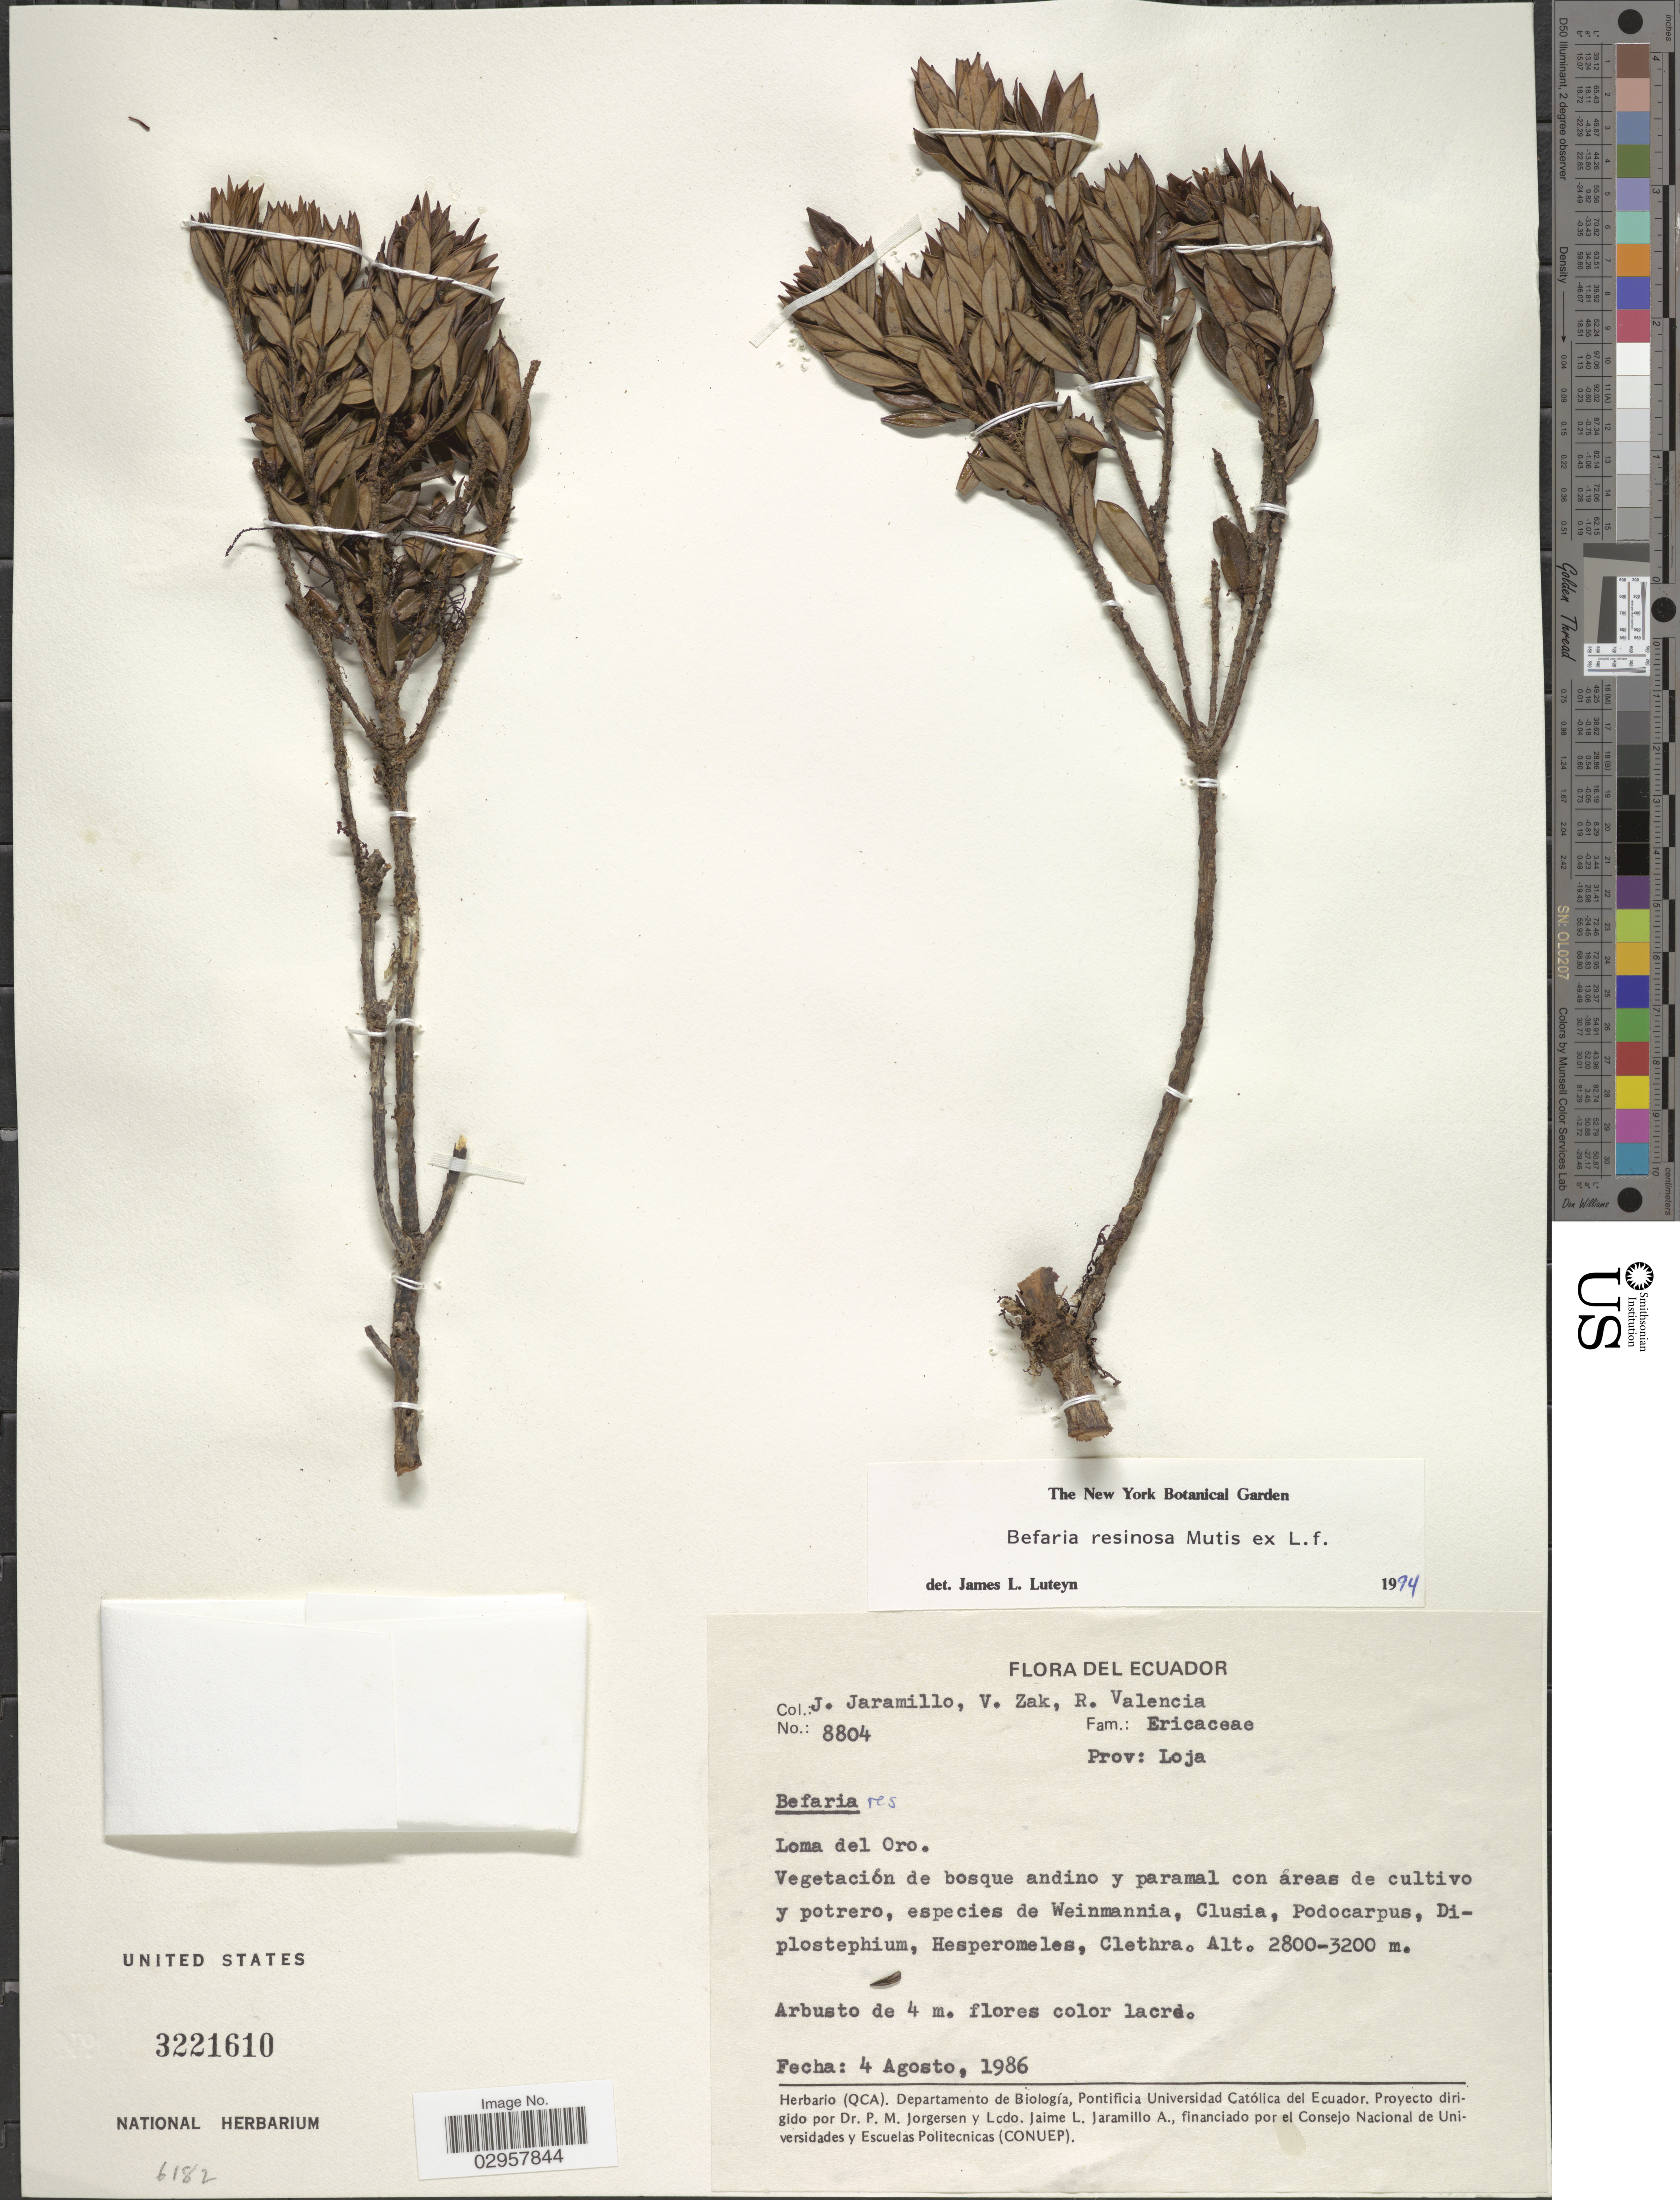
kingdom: Plantae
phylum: Tracheophyta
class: Magnoliopsida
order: Ericales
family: Ericaceae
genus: Befaria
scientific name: Befaria resinosa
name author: Mutis ex L. f.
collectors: J. Jaramillo, V. Zak & R. Valencia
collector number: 8804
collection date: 1986-08-04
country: Ecuador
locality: Prov: Loja. Loma del Oro.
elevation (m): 2800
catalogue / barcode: US 3221610